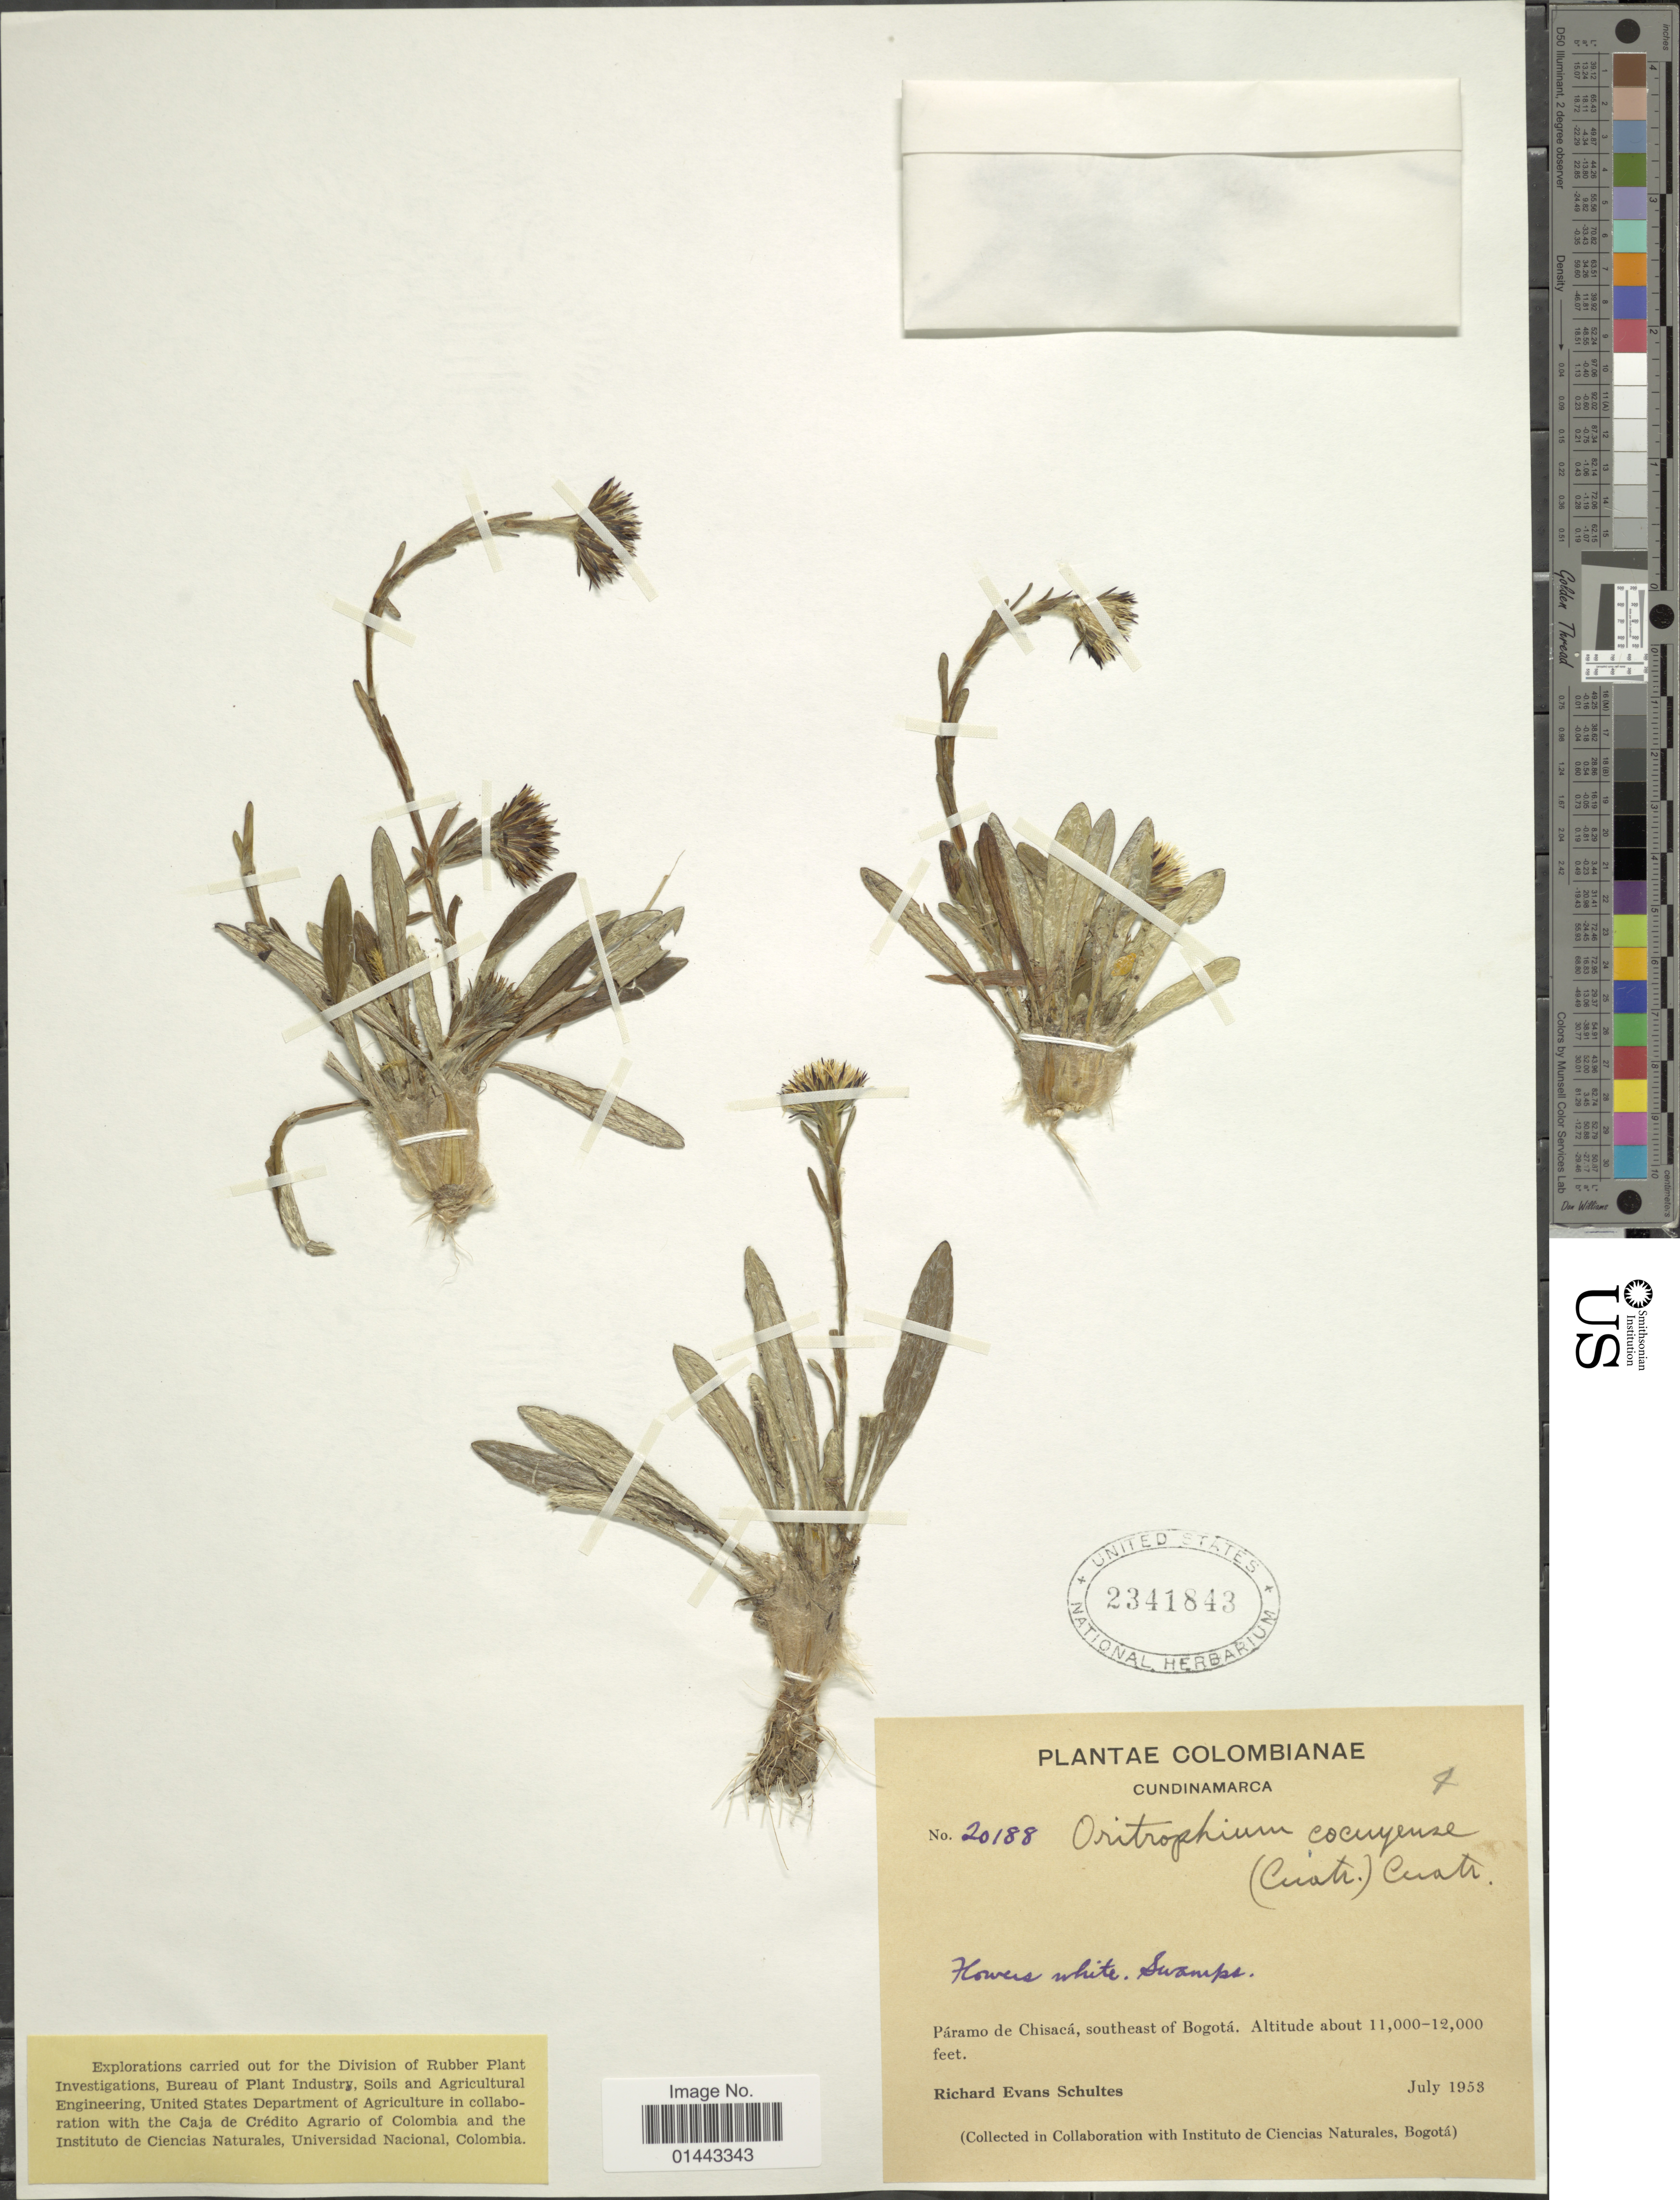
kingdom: Plantae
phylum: Tracheophyta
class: Magnoliopsida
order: Asterales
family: Asteraceae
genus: Oritrophium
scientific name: Oritrophium cocuyense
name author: (Cuatrec.) Cuatrec.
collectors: R. E. Schultes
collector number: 20188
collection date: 1953-07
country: Colombia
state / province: Cundinamarca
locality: Paramo de Chisaca, southeast of Bogota.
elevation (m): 3353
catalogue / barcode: US 2341843